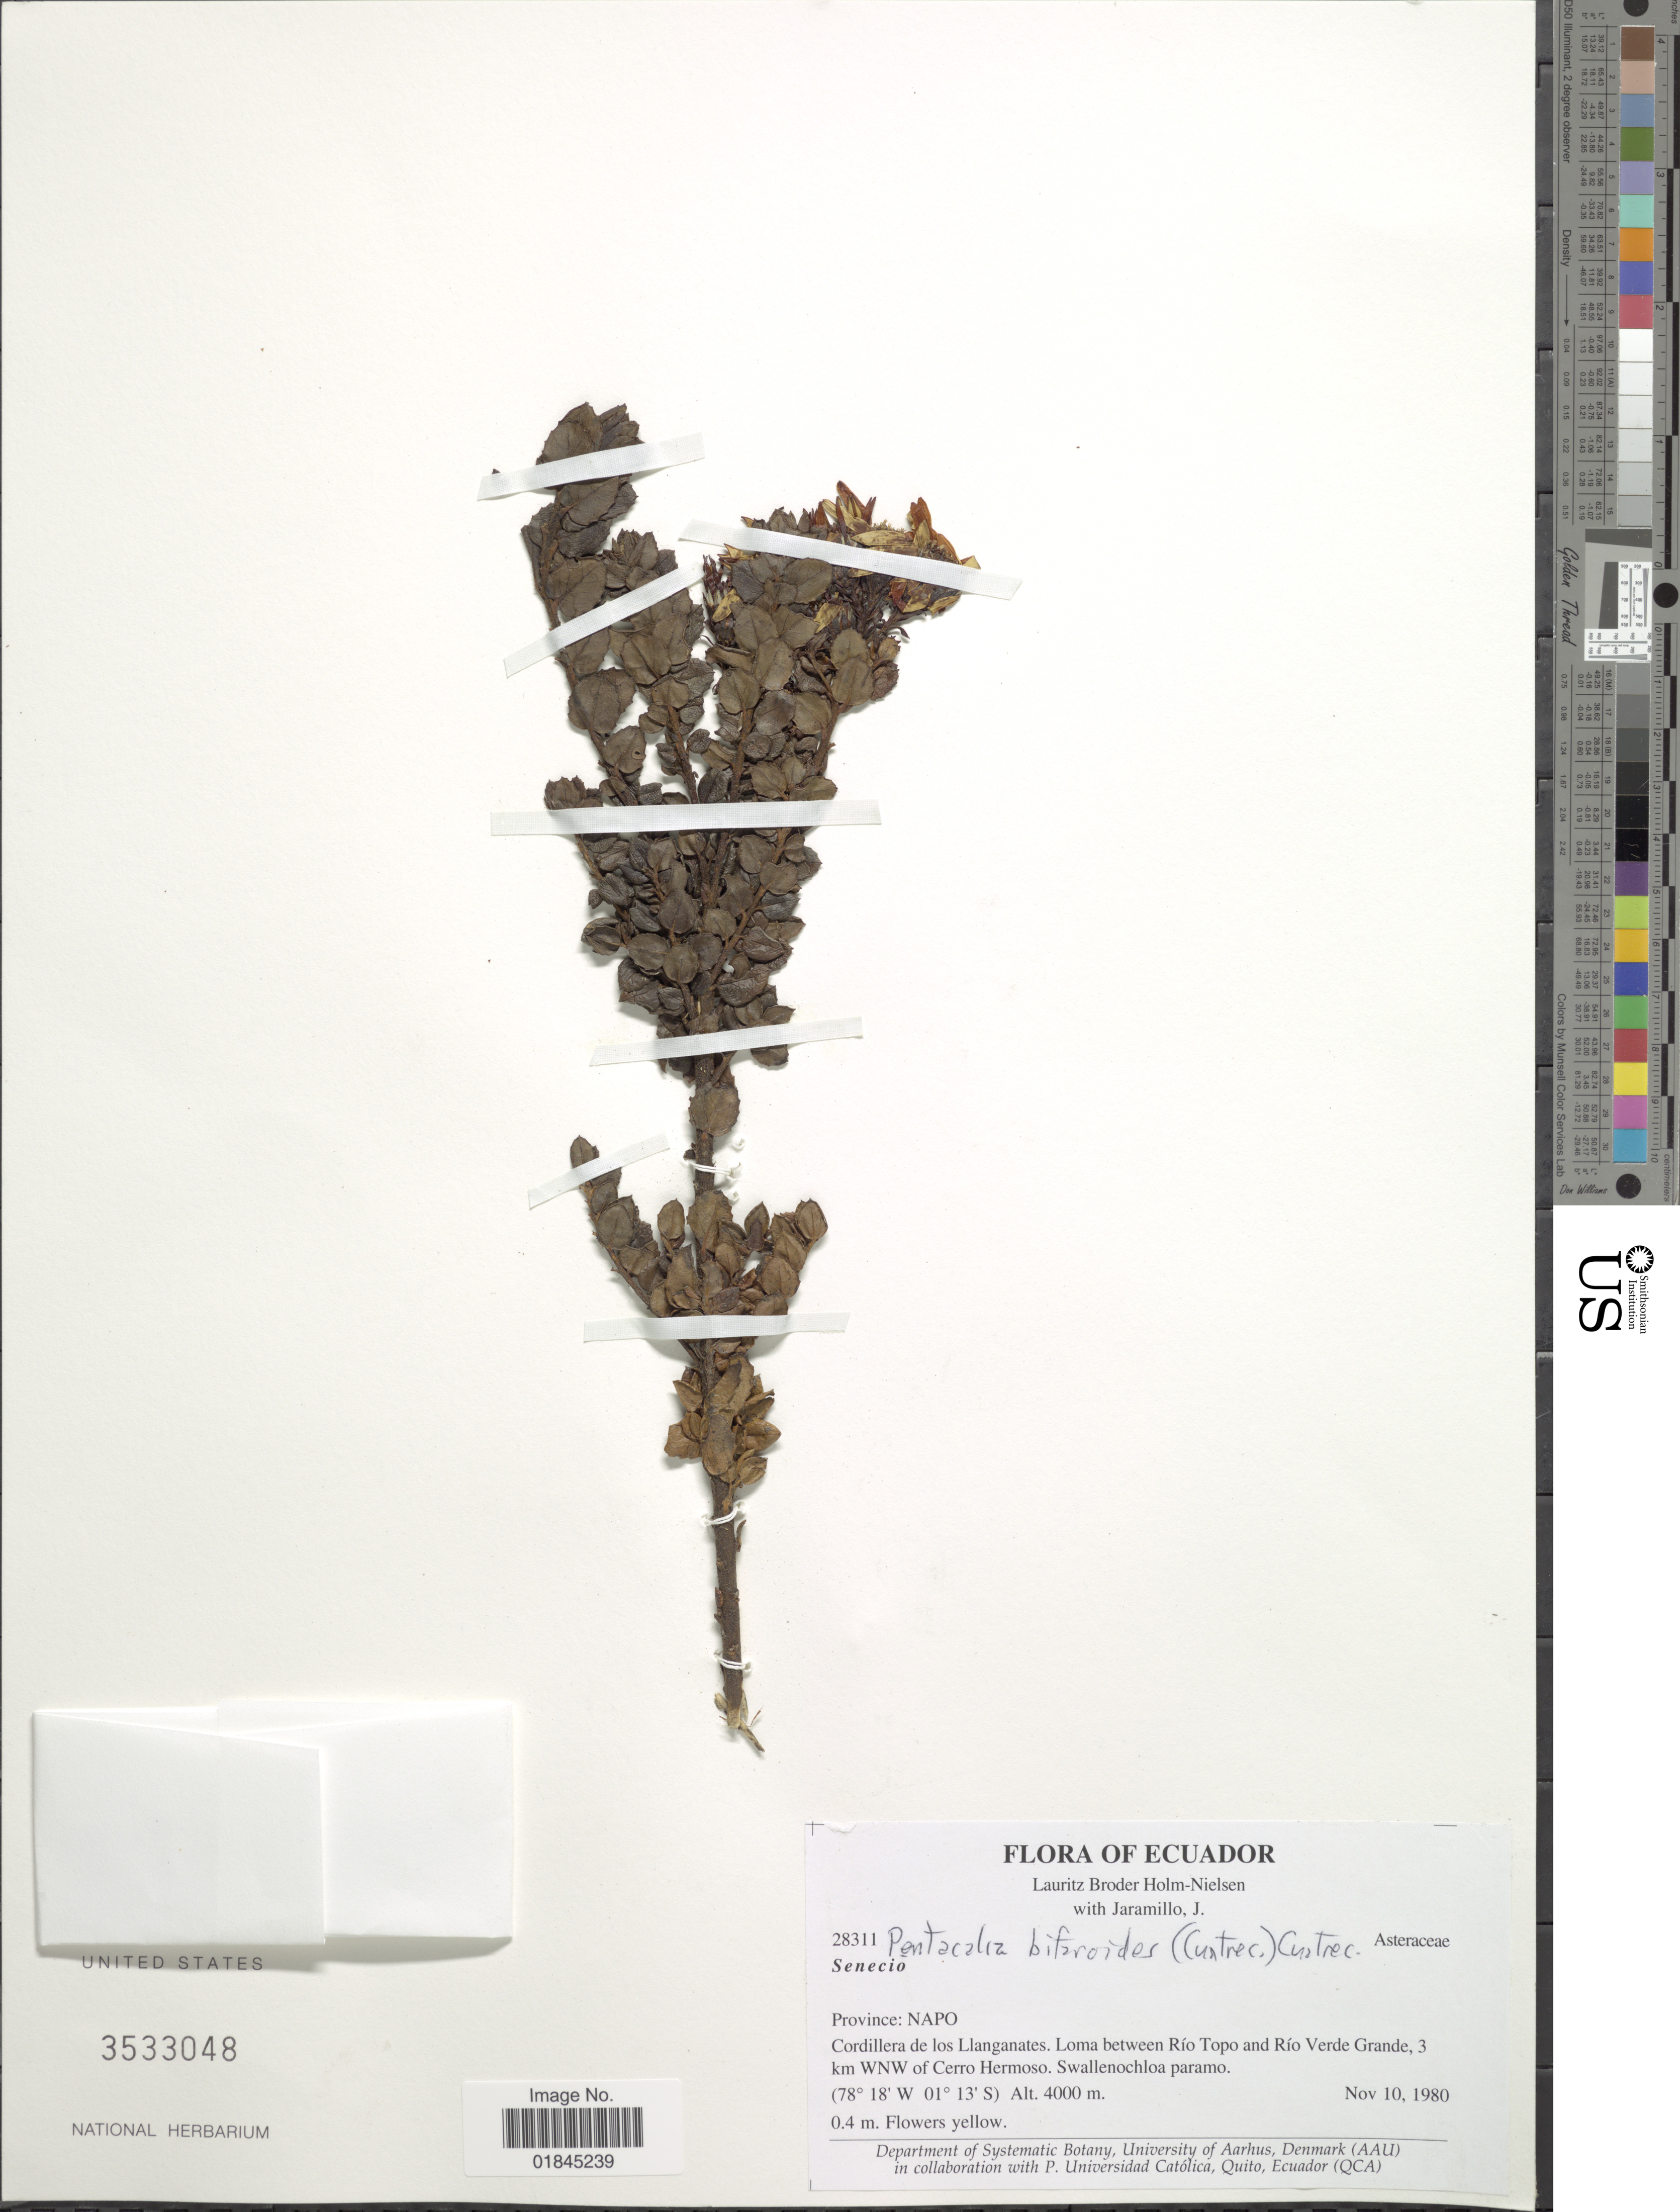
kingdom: Plantae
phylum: Tracheophyta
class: Magnoliopsida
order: Asterales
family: Asteraceae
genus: Pentacalia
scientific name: Pentacalia befarioides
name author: (Cuatrec.) Cuatrec.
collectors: L. B. Holm-Nielsen & J. Jaramillo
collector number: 28311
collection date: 1980-11-10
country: Ecuador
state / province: Napo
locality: Province: npo. Cordillera de los Llanganates. Loma between Río Topo and Río Verde Grande, 3 km WNW of Cerro Hermoso. Swallenochloa paramo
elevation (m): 4000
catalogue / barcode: US 3533048